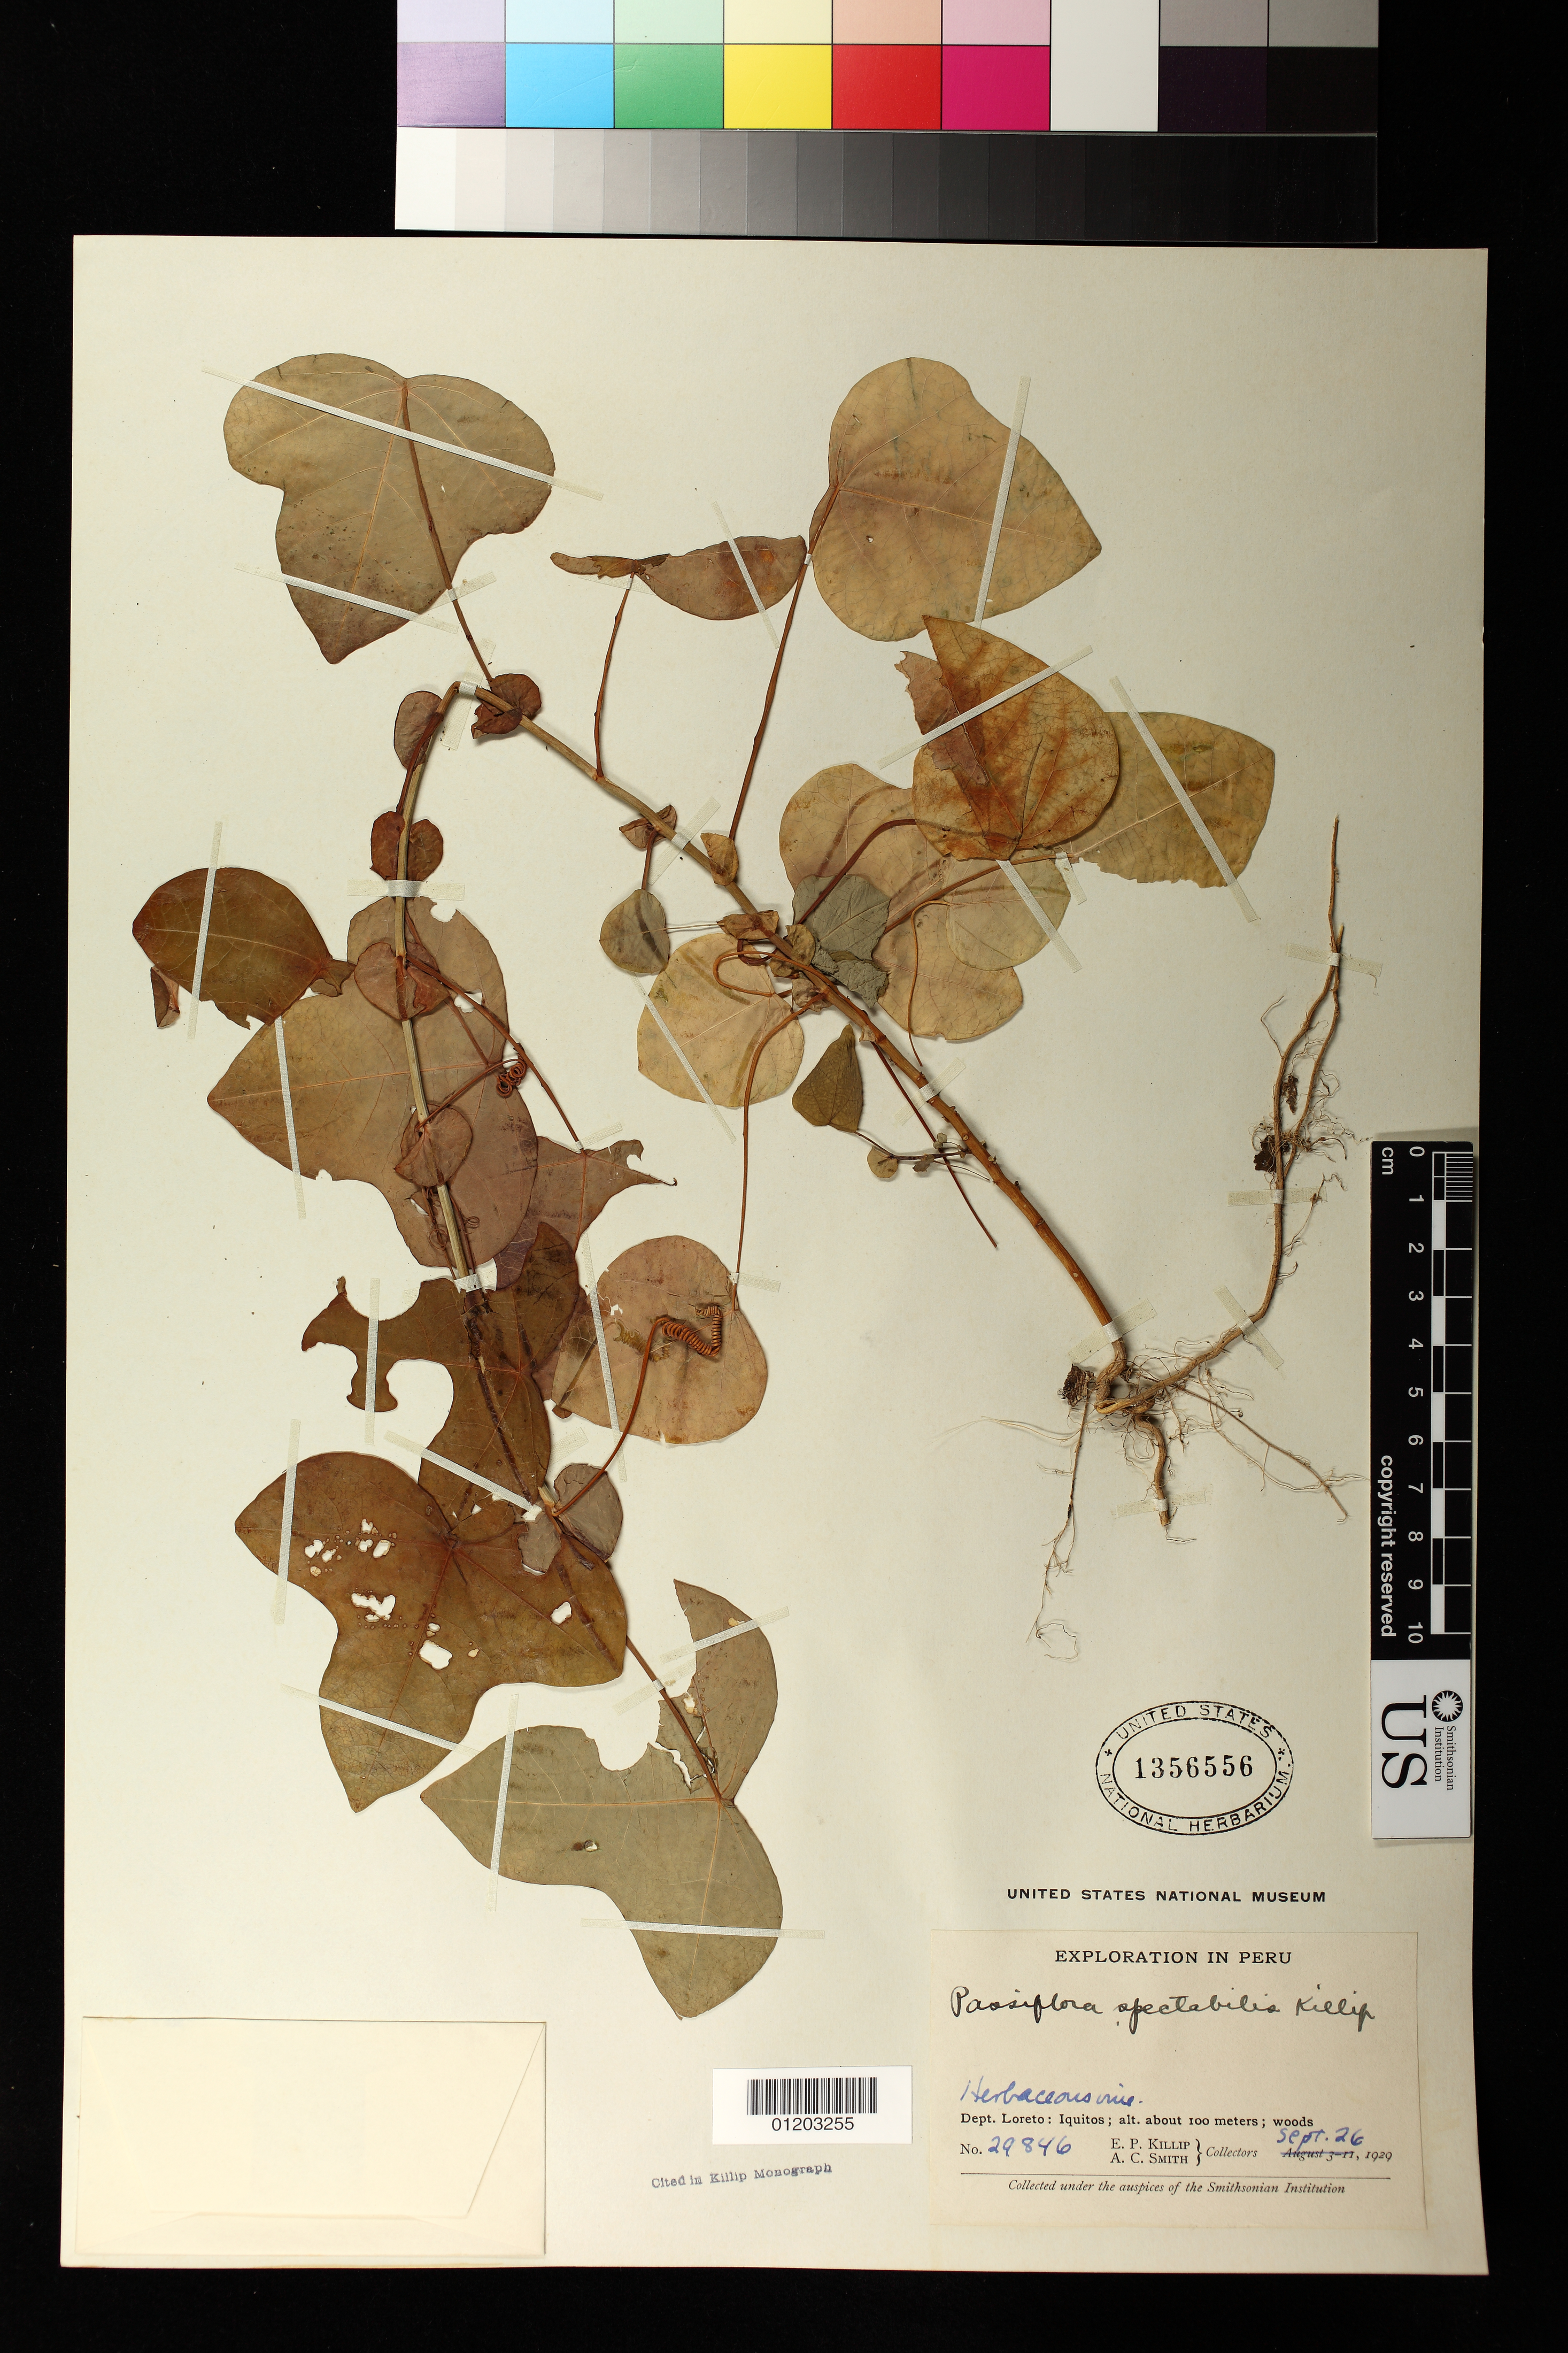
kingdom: Plantae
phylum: Tracheophyta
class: Magnoliopsida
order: Malpighiales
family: Passifloraceae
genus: Passiflora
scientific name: Passiflora spectabilis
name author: Killip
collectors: E. P. Killip & A. C. Smith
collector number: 29846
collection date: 1929-09-26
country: Peru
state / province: Loreto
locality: Dept. Loreto: Iquitos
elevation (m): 100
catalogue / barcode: US 1356556